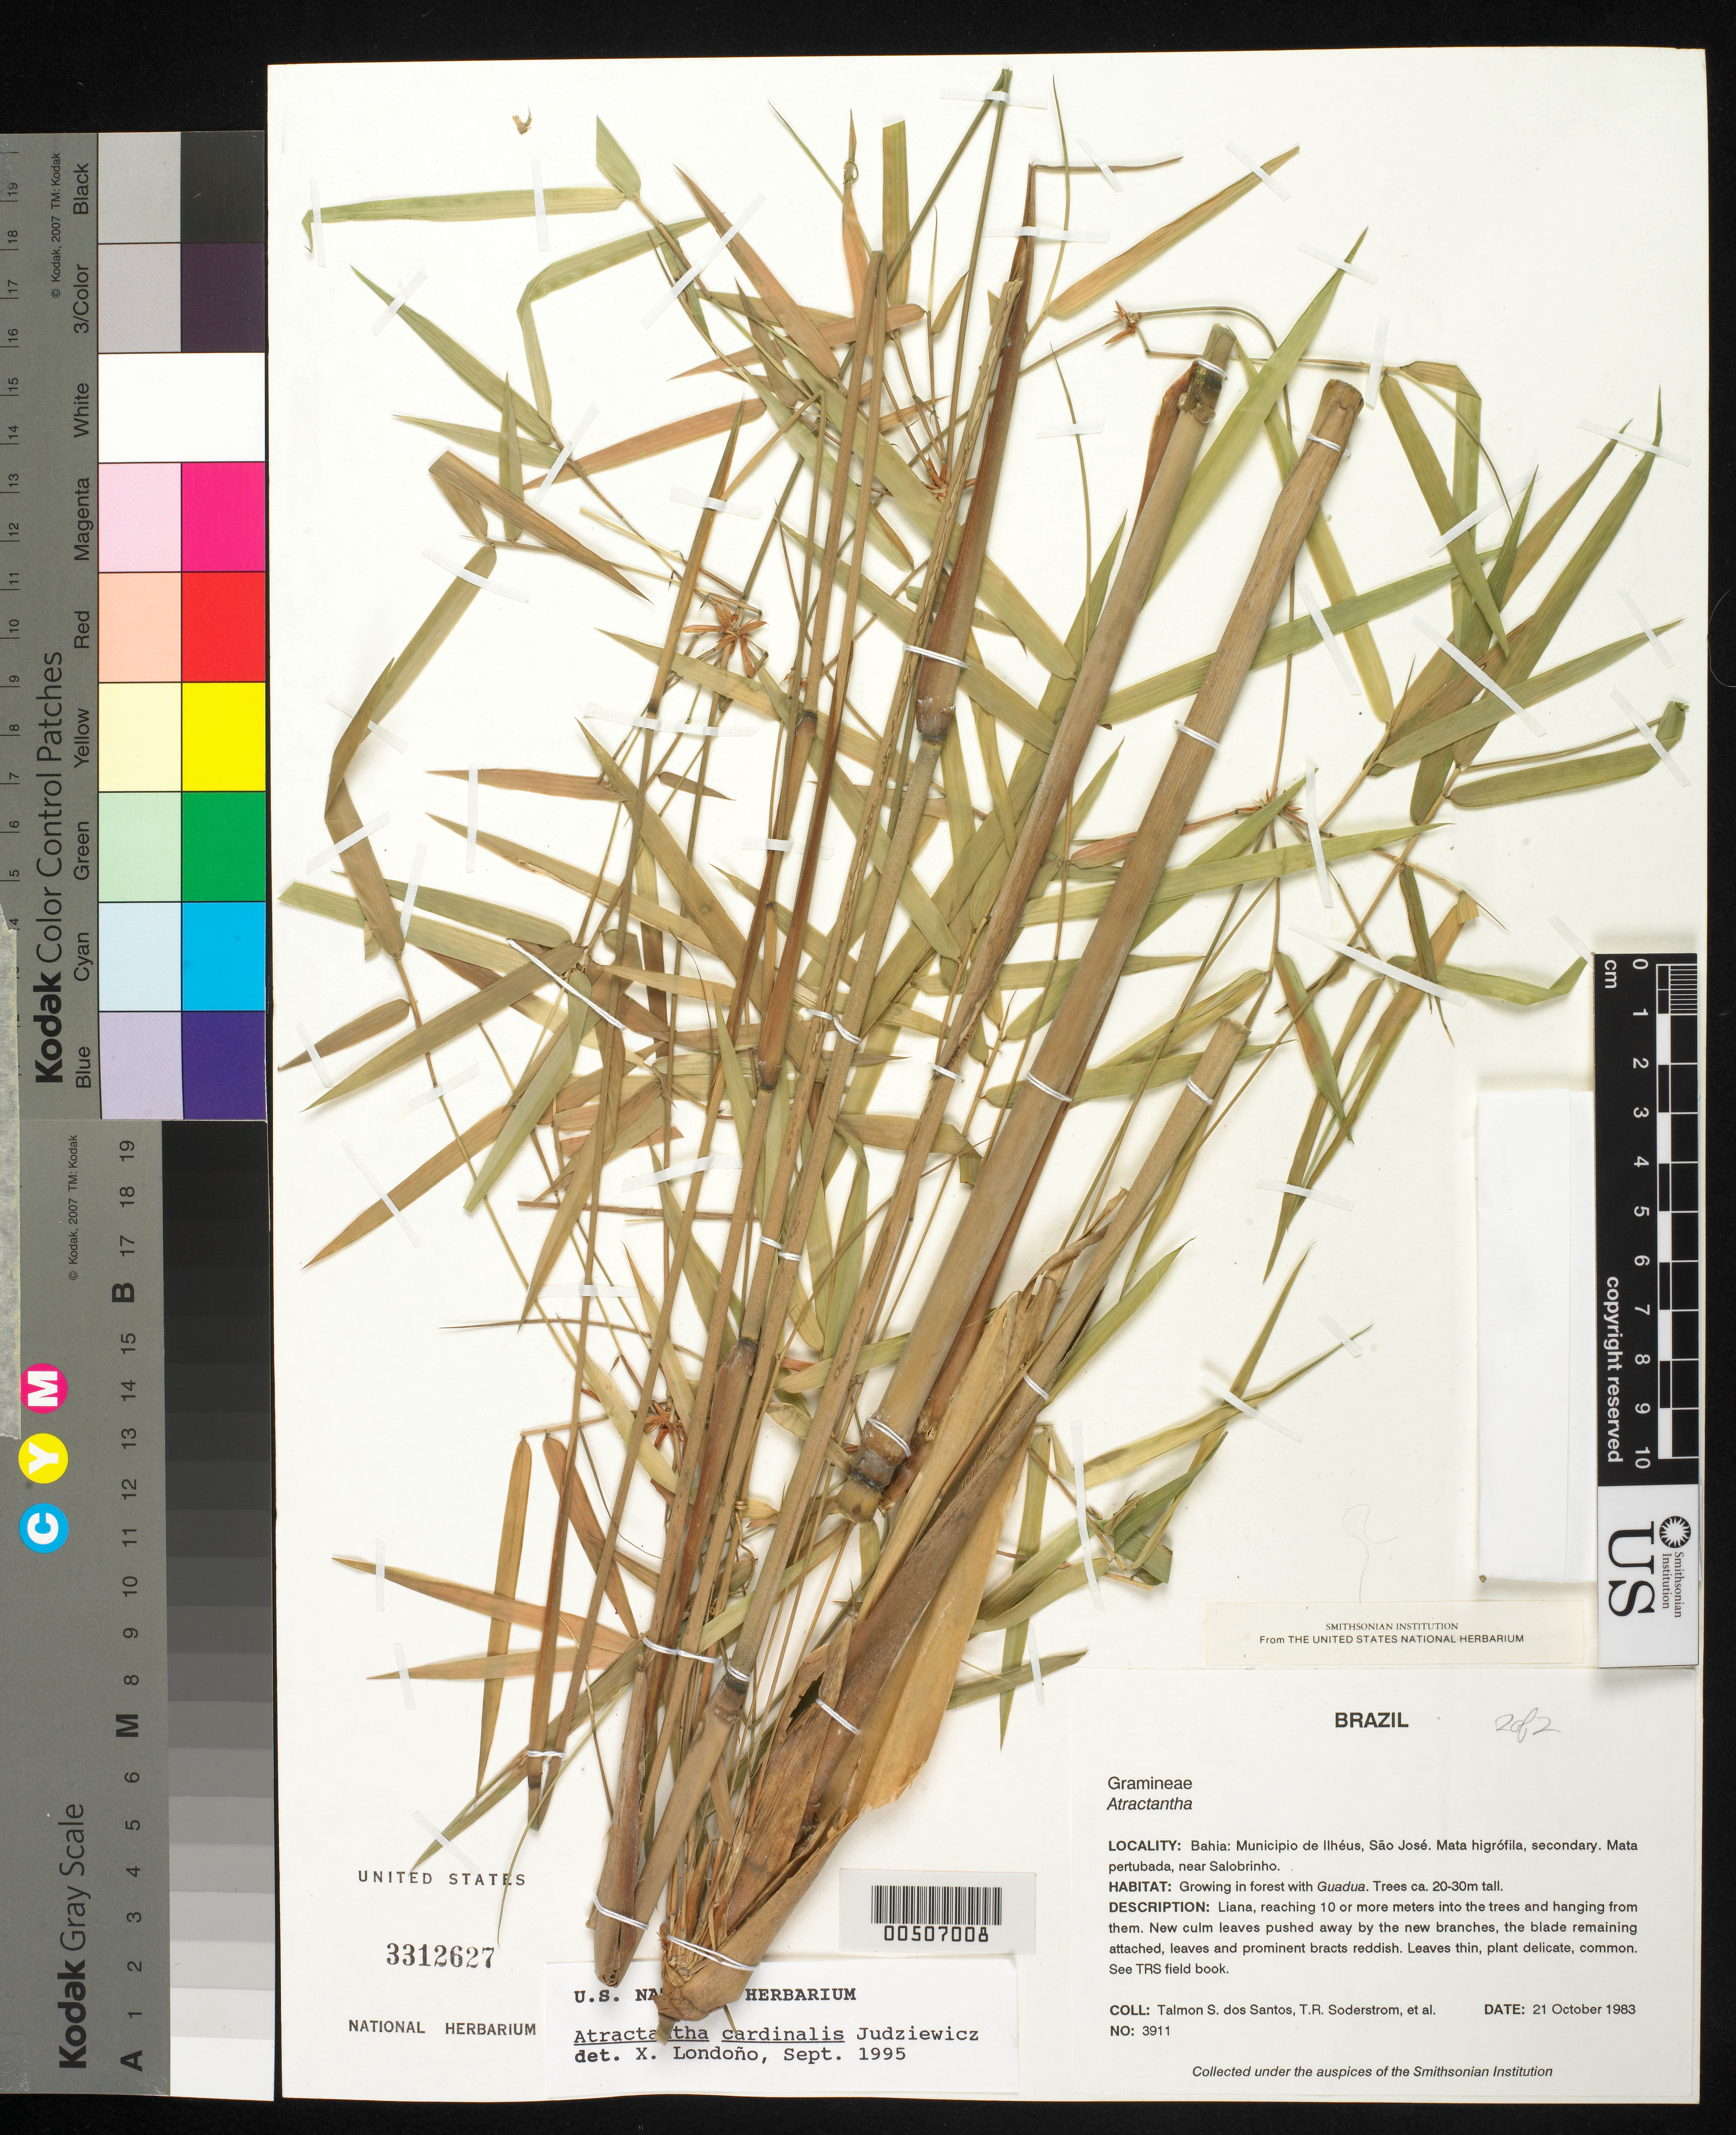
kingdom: Plantae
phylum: Tracheophyta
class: Liliopsida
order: Poales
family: Poaceae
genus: Atractantha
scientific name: Atractantha cardinalis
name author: Judz.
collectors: T. S. Santos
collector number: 3911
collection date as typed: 21 Oct 1983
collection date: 1983-10-21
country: Brazil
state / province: Bahia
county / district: Ilhéus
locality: Sao jose, near salobrinho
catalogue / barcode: US 3312627